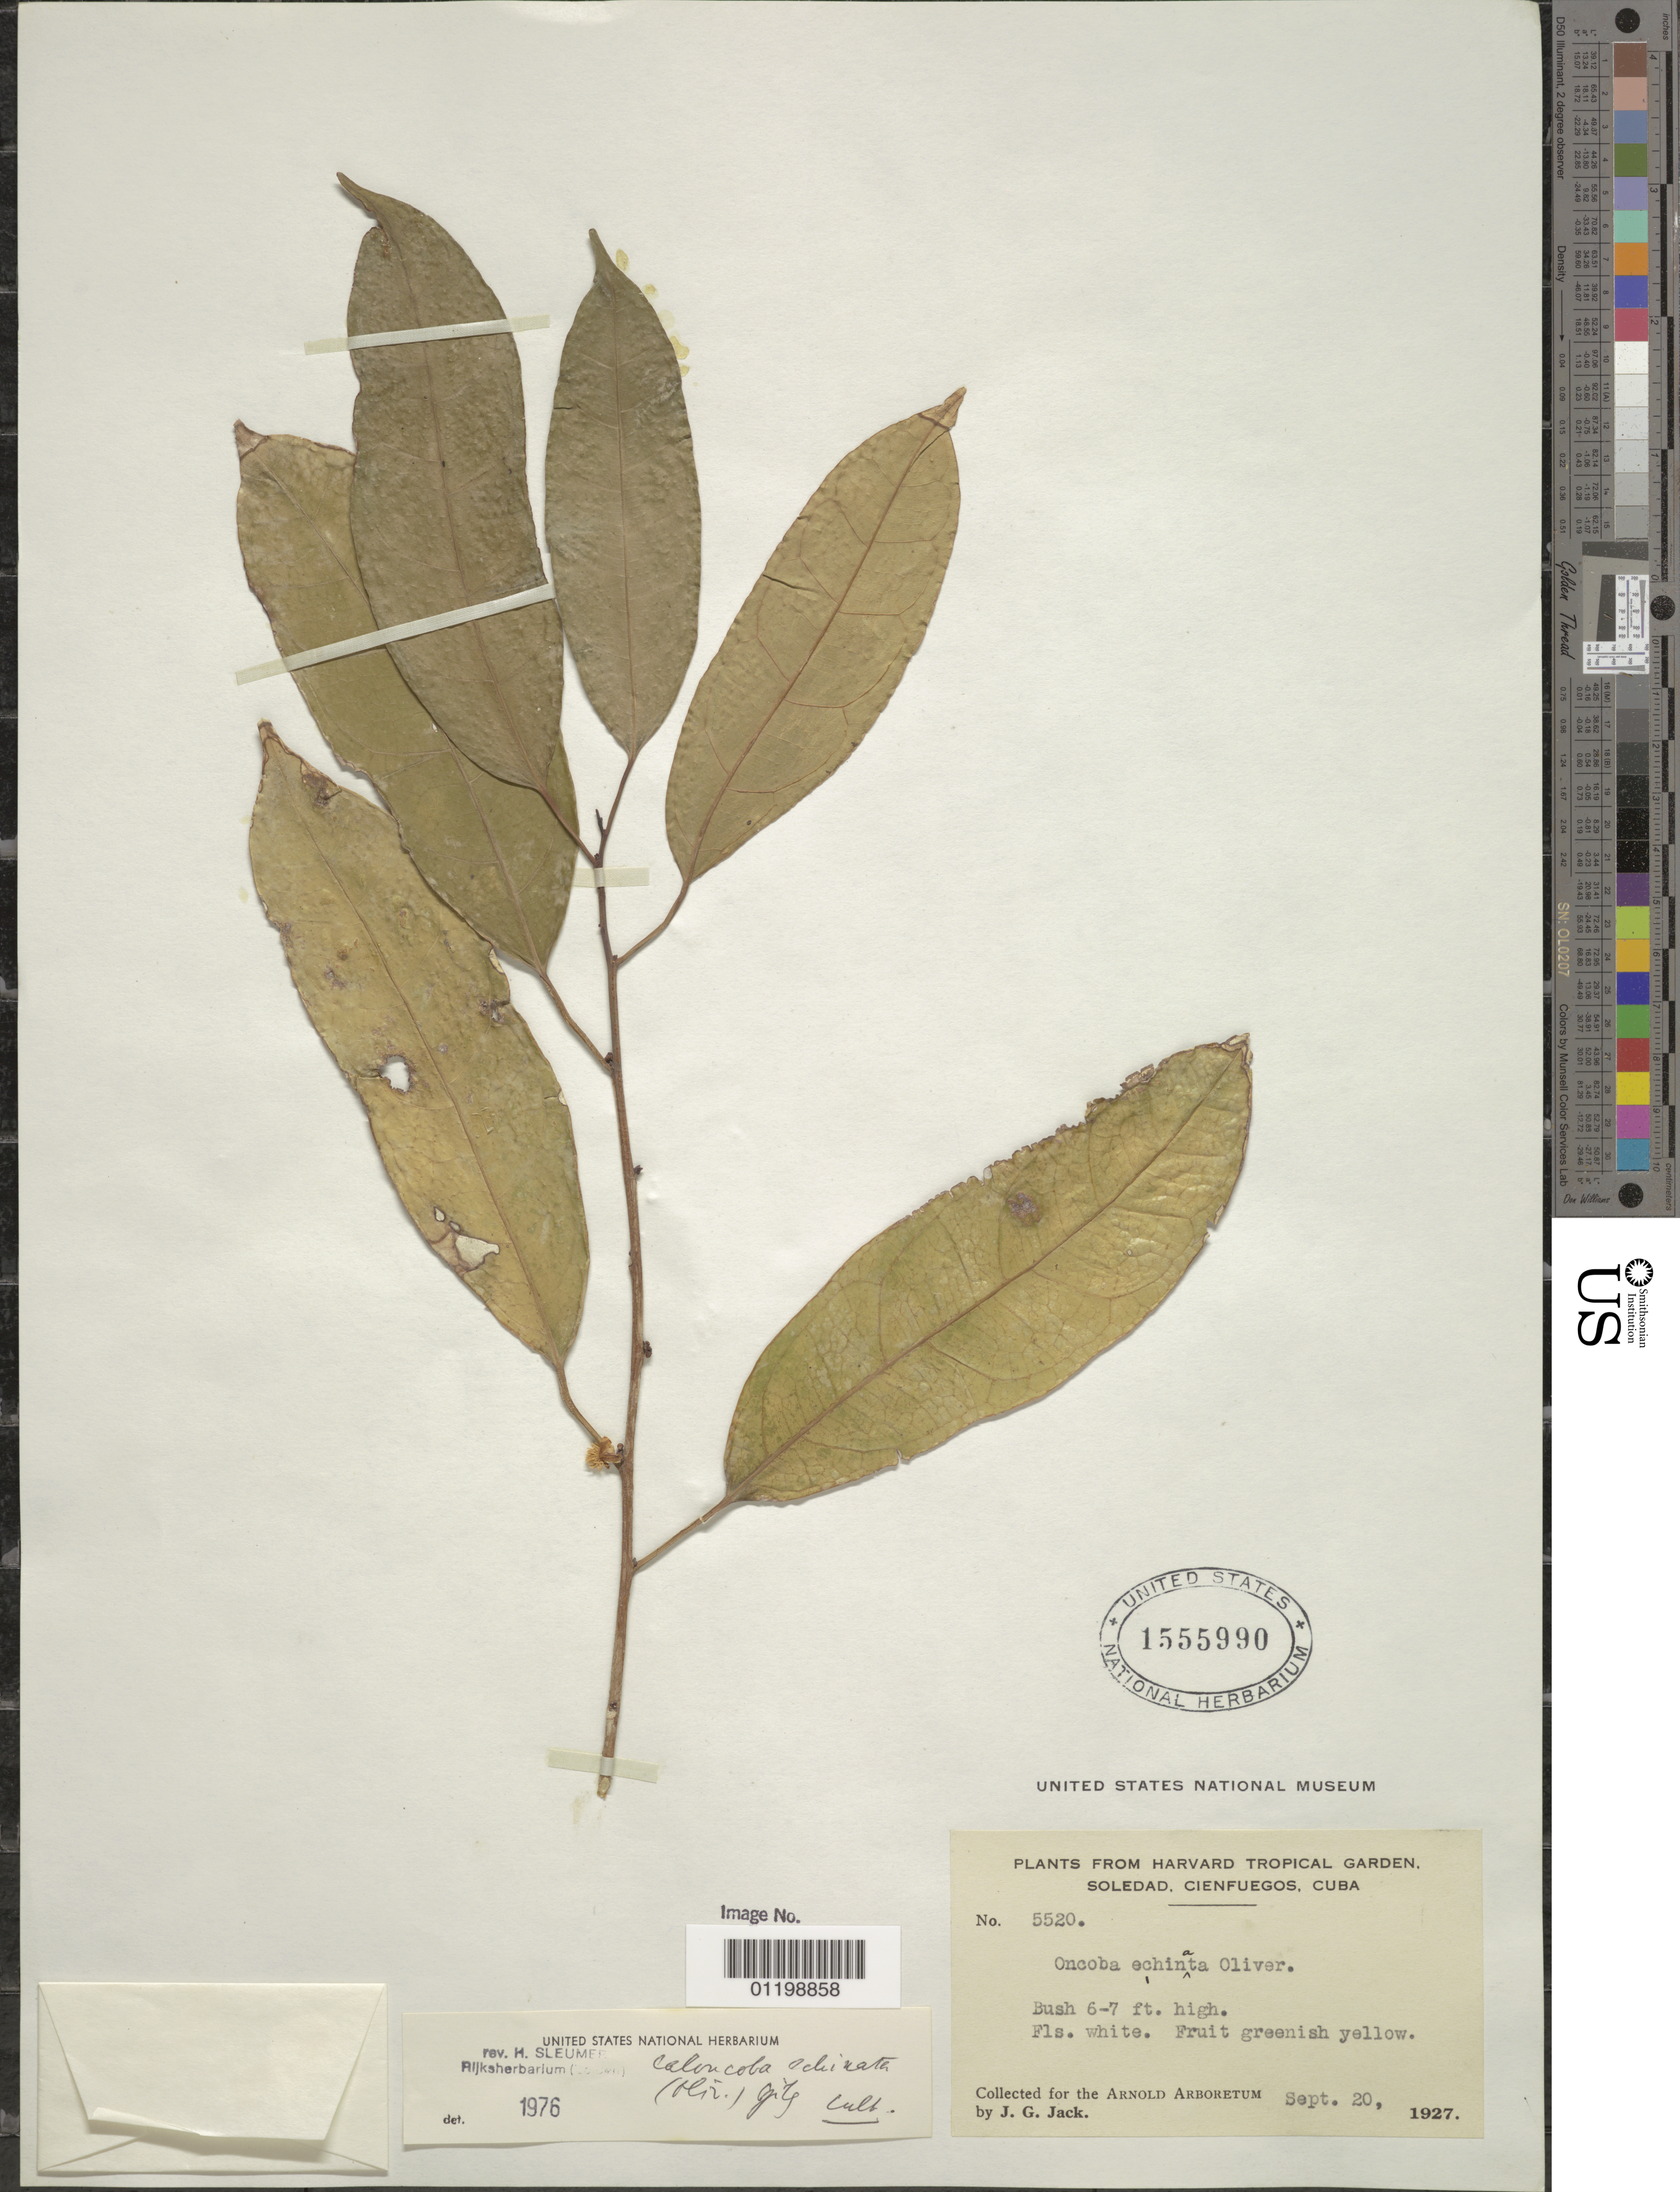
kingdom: Plantae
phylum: Tracheophyta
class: Magnoliopsida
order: Malpighiales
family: Achariaceae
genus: Caloncoba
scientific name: Caloncoba echinata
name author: (Oliv.) Gilg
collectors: J. G. Jack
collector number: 5520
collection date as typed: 20 Sep 1927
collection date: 1927-09-20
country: Cuba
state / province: Cienfuegos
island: Cuba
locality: Soledad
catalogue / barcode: US 1555990